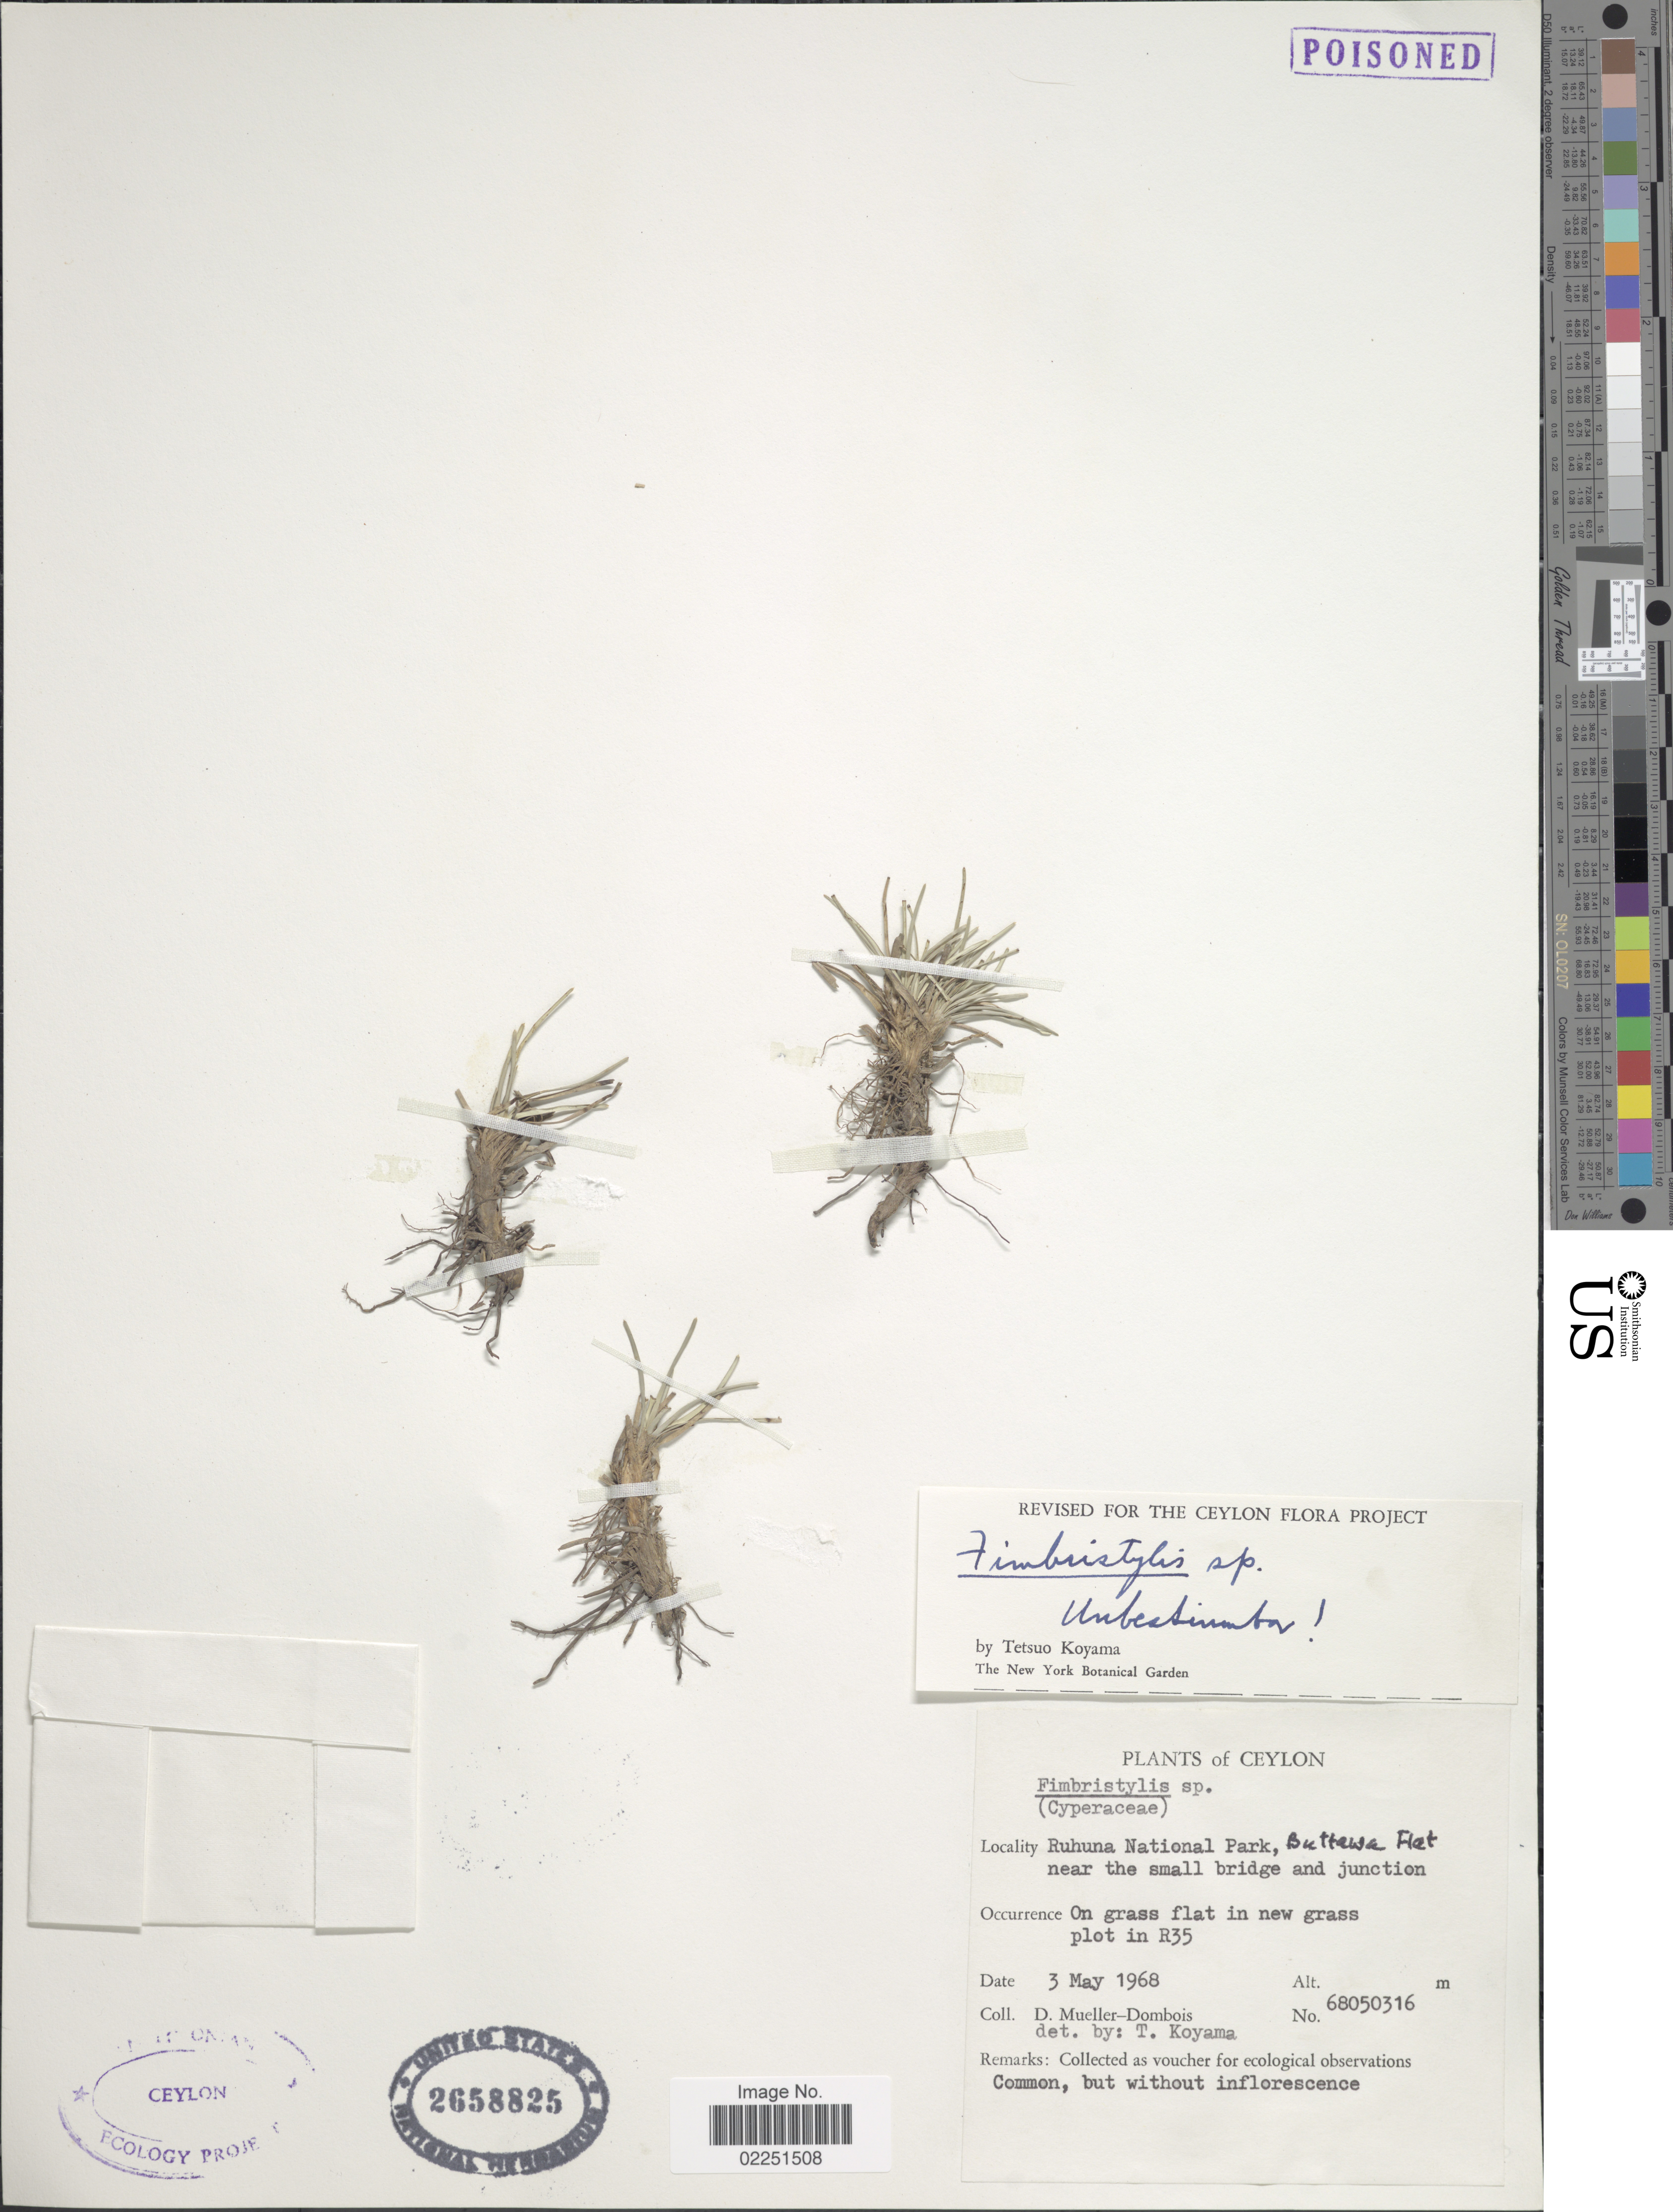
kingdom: Plantae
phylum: Tracheophyta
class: Liliopsida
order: Poales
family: Cyperaceae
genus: Fimbristylis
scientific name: Fimbristylis sp.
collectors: D. Meuller-Dombois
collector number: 68050316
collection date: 1968-05-03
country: Sri Lanka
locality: Ceylon. Ruhuna National Park, Buttawa Flat near the small bridge and junction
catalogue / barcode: US 2658825